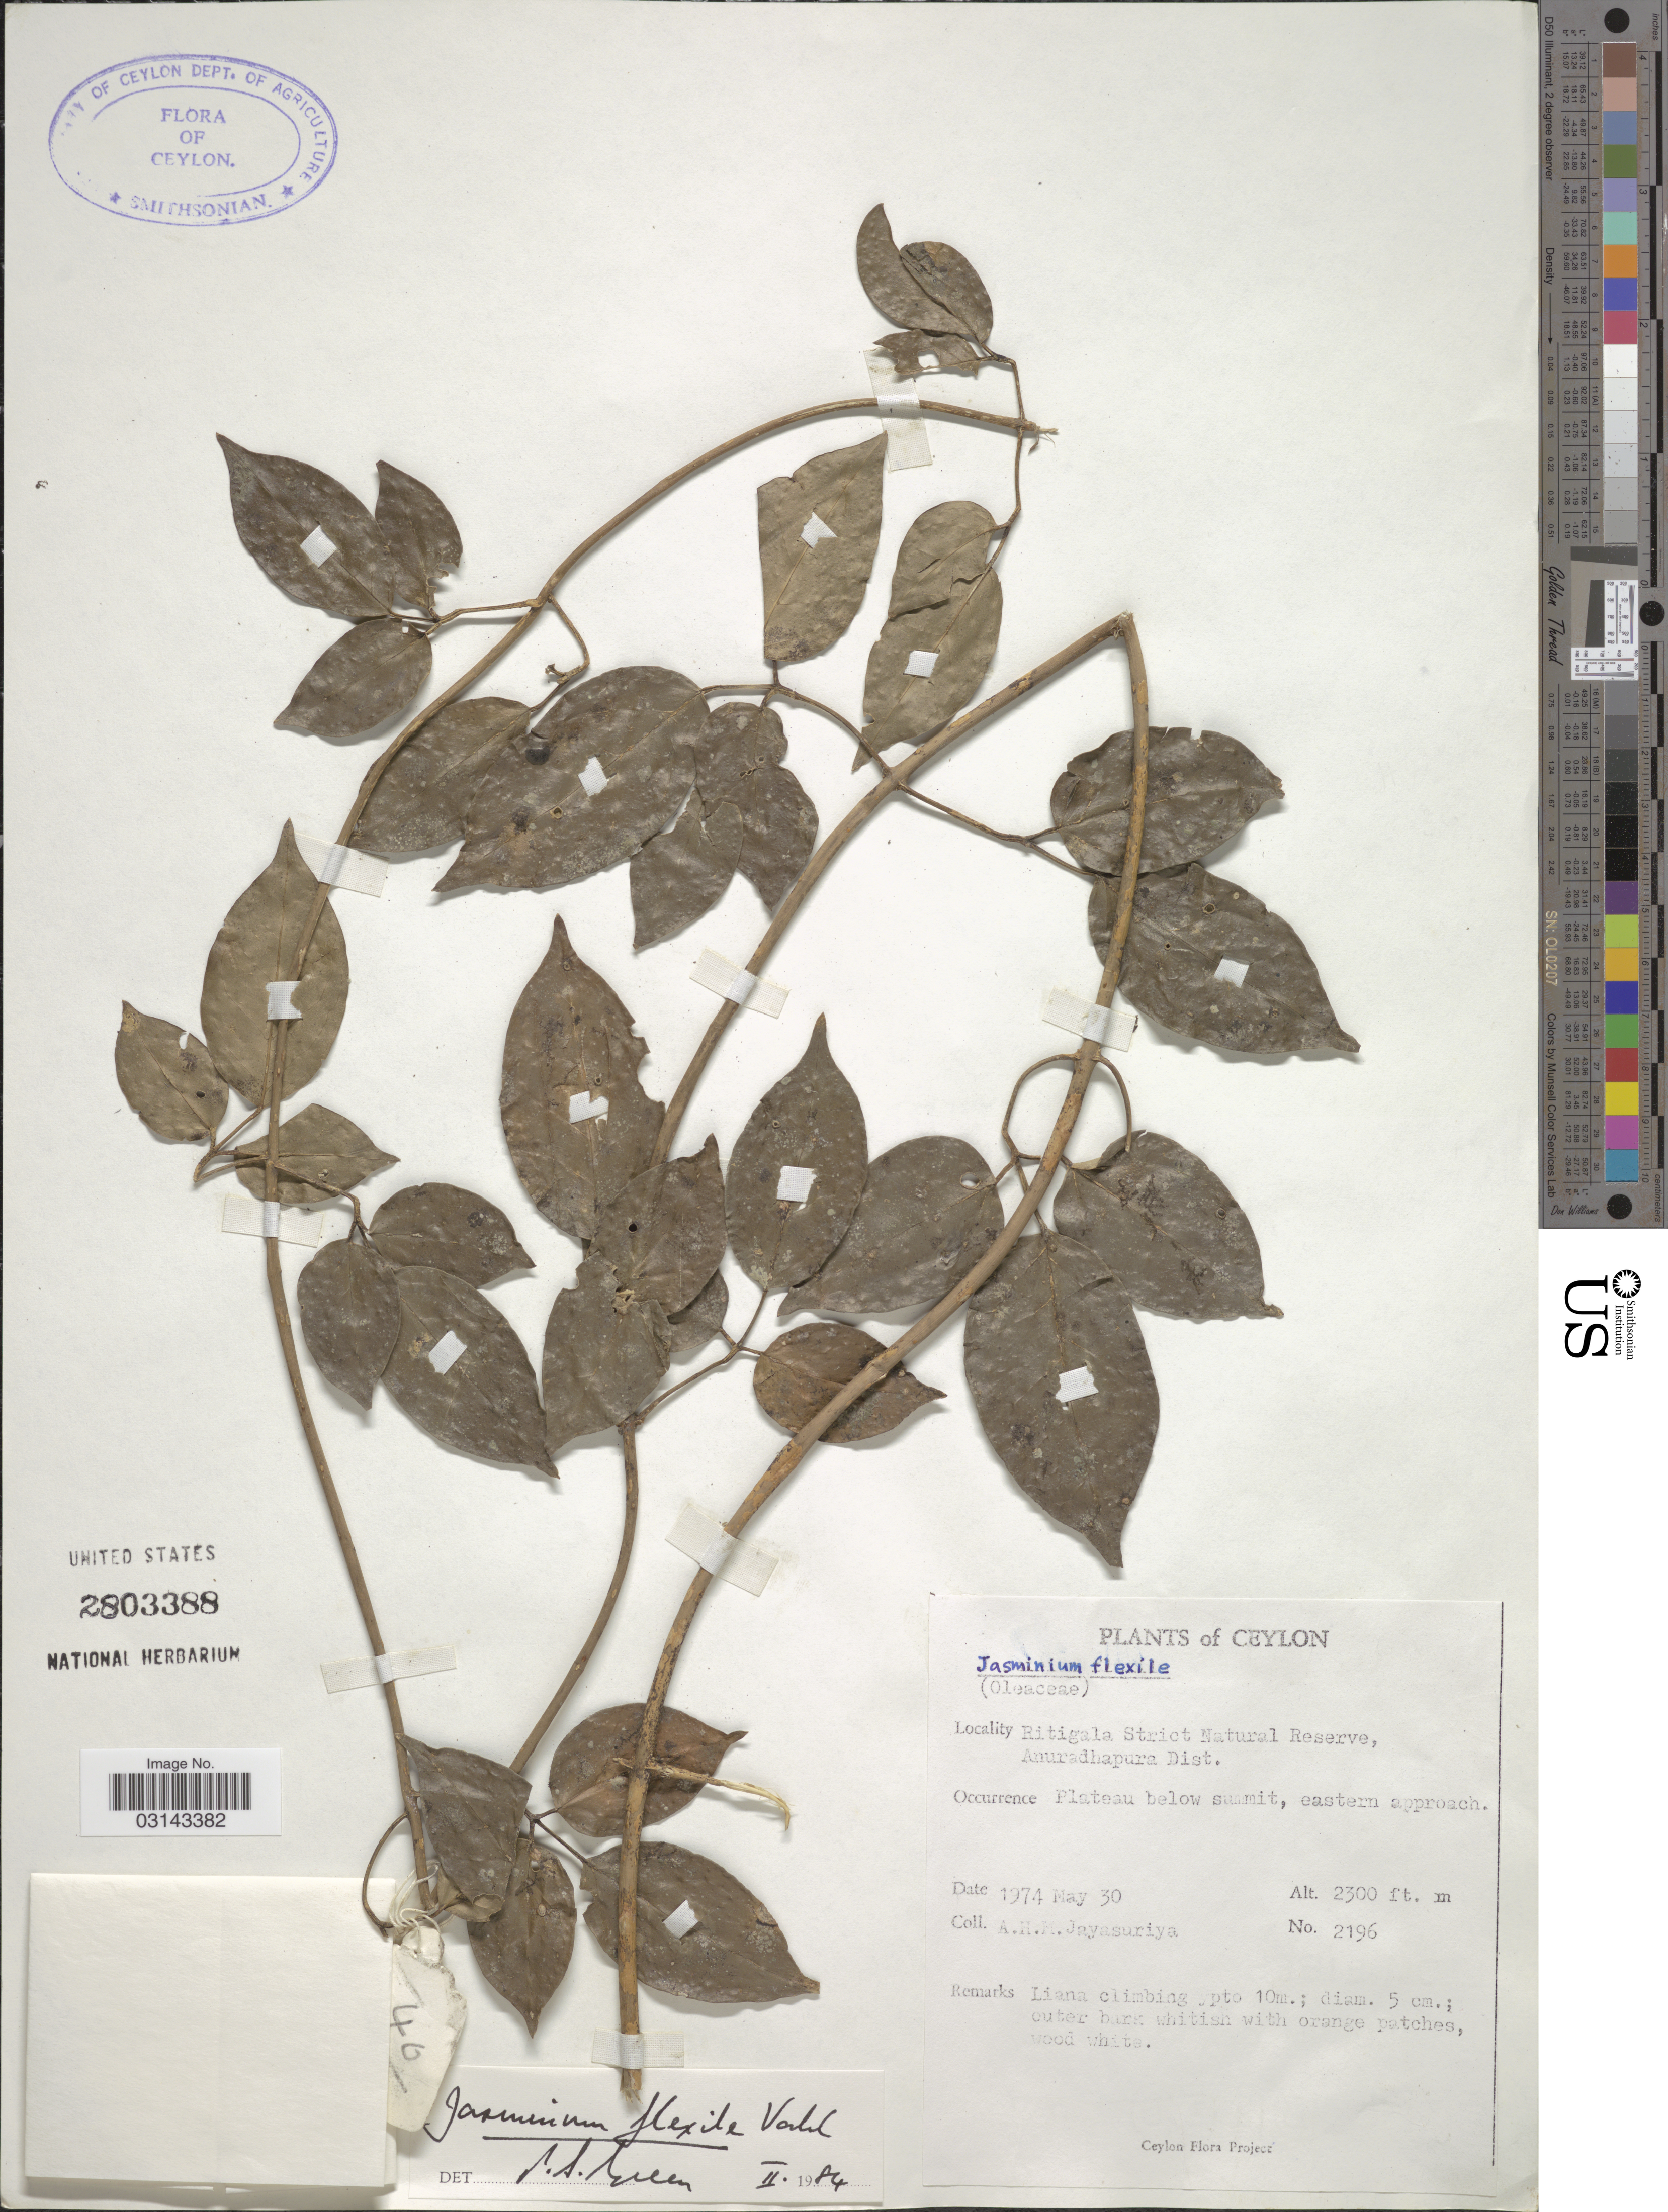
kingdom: Plantae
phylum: Tracheophyta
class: Magnoliopsida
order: Lamiales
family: Oleaceae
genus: Jasminum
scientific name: Jasminum flexile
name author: Vahl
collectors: A. H. Jayasuriya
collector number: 2196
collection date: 1974-05-30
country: Sri Lanka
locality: Ceylon. Ritigala Strict Natural Reserve, Anuradhapura Dist. Plateau below summit, eastern approach.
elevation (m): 701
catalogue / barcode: US 2803388